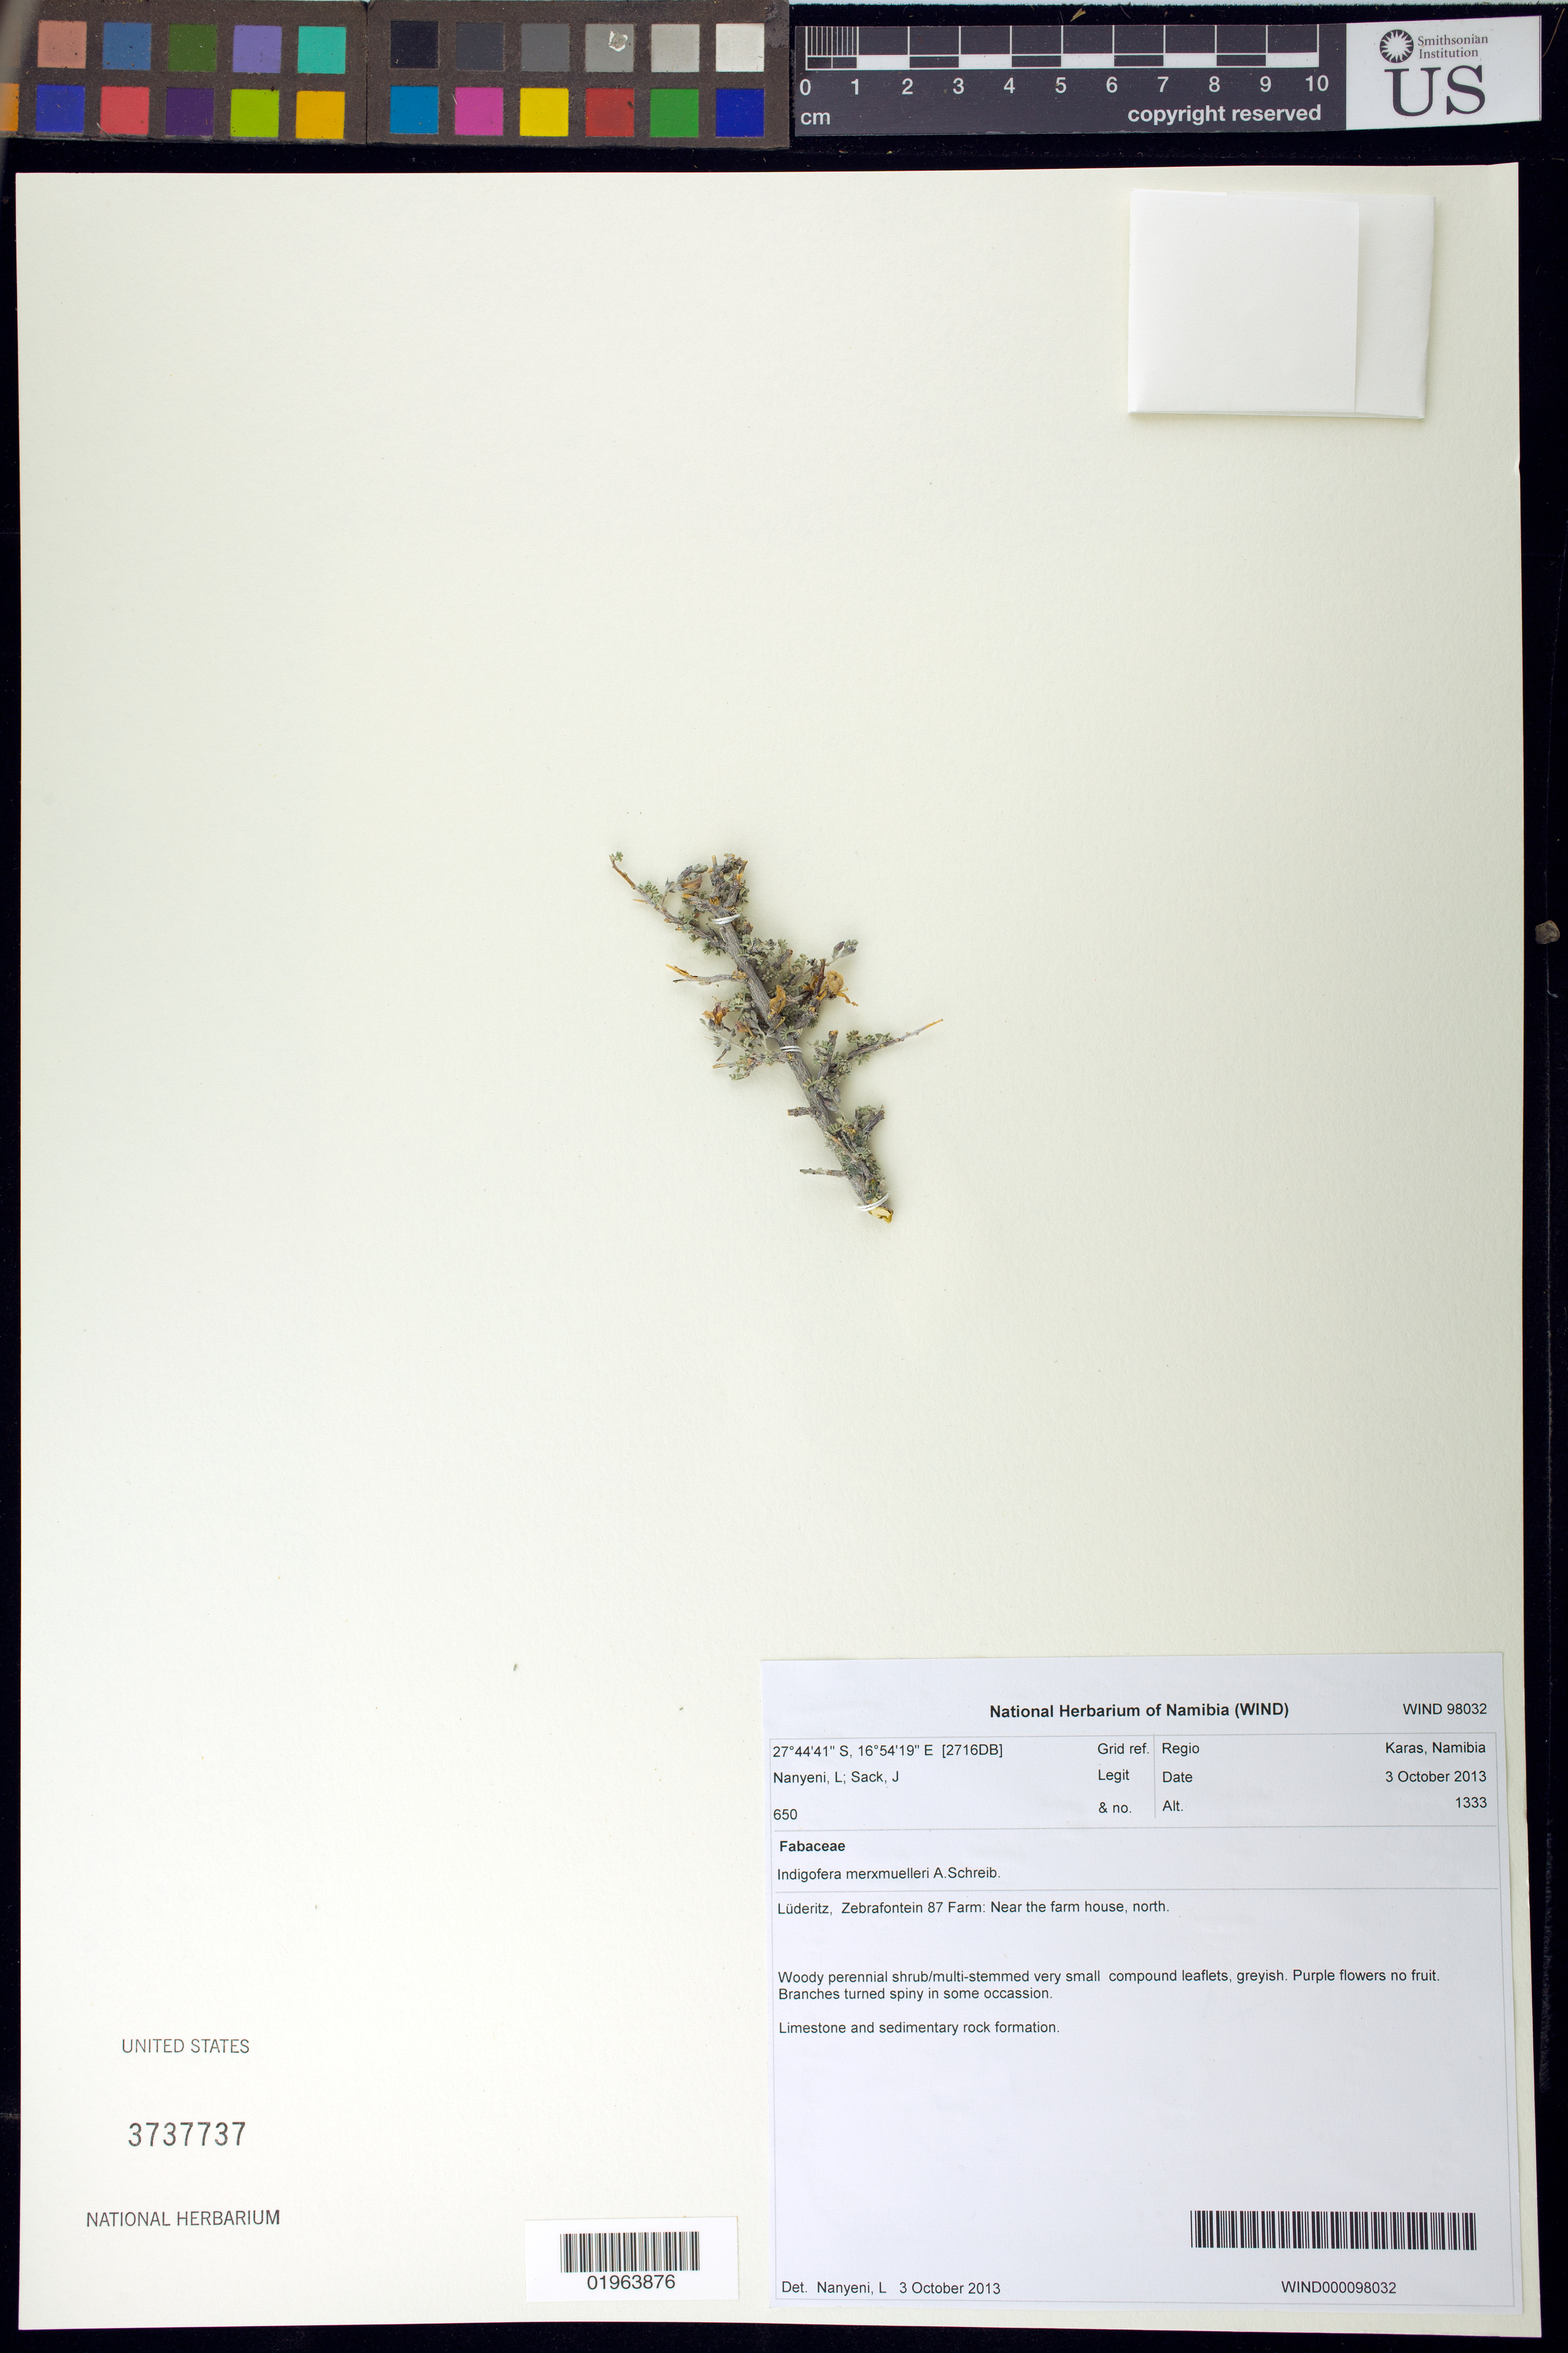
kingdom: Plantae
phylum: Tracheophyta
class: Magnoliopsida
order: Fabales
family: Fabaceae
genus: Indigofera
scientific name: Indigofera merxmuelleri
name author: A. Schreib.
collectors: L. Nanyeni & J. Sack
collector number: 650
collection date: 2013-10-03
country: Namibia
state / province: Karas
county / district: Luderitz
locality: Zebrafontein 87 Farm, near the farm house, north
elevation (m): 1333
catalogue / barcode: US 3737737